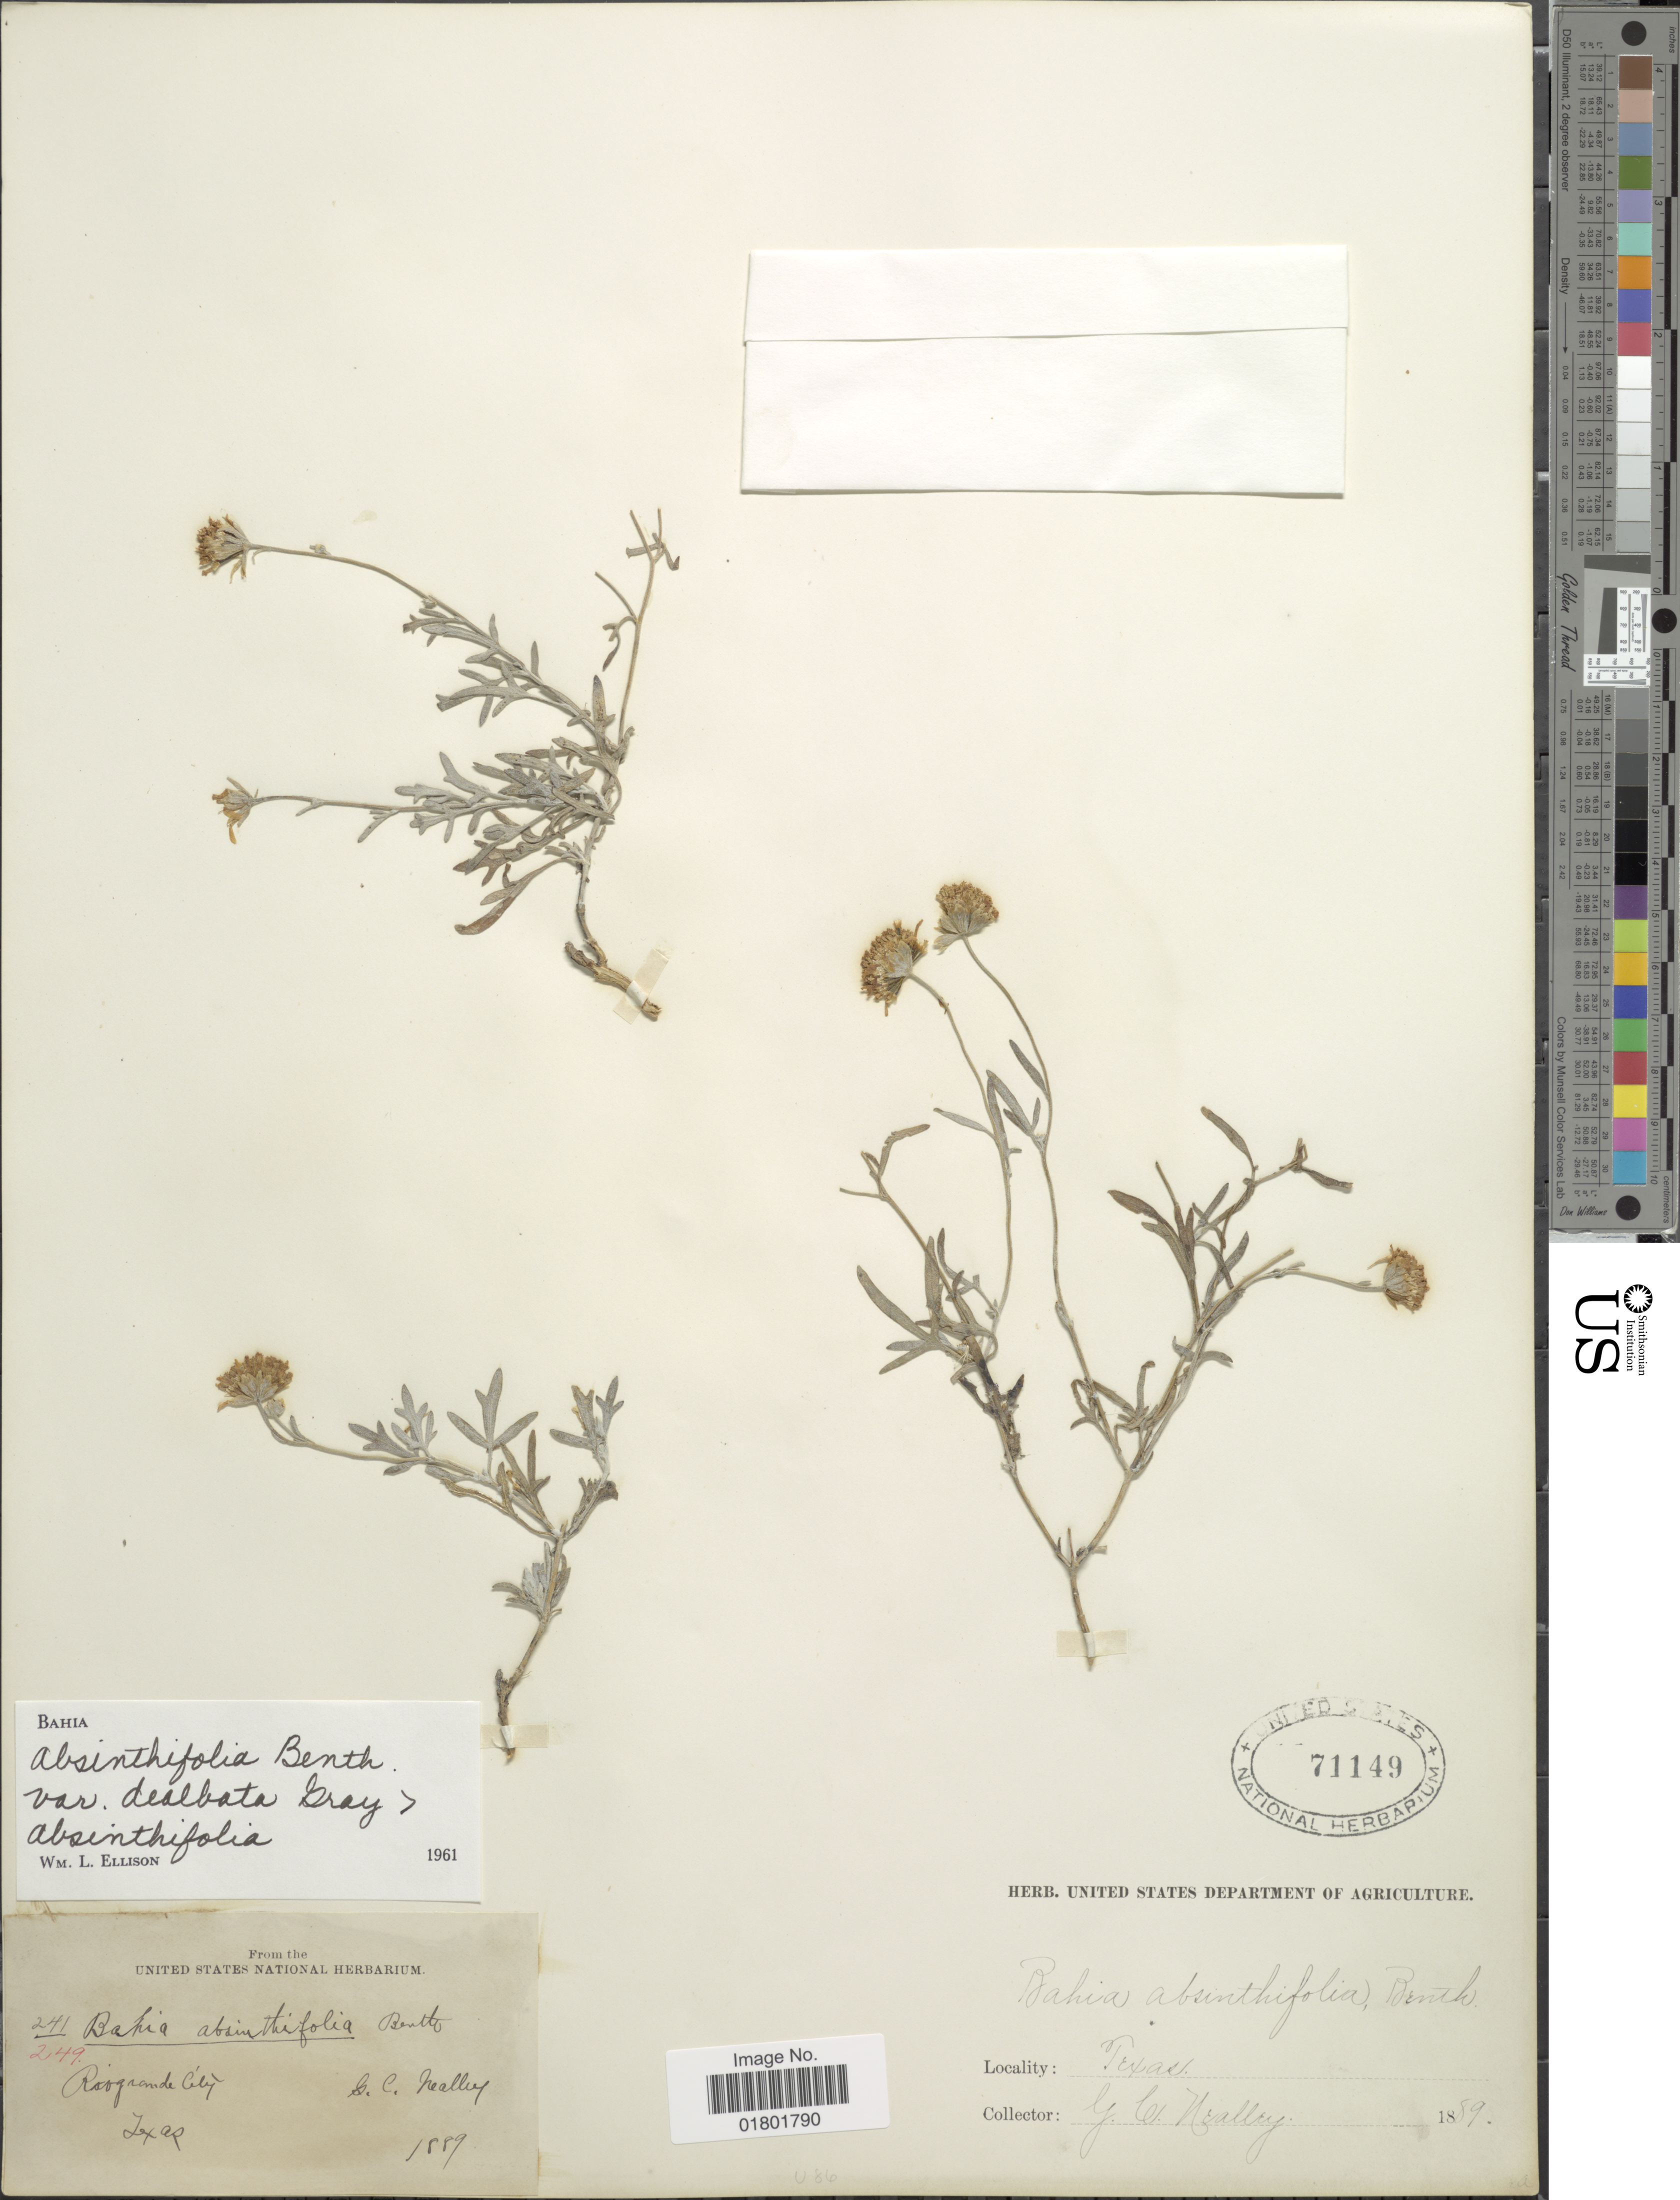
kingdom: Plantae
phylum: Tracheophyta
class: Magnoliopsida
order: Asterales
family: Asteraceae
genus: Bahia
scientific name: Bahia absinthifolia var. dealbata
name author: A. Gray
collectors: G. C. Nealley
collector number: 241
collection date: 1889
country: United States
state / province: Texas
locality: Riogrande City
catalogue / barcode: US 71149